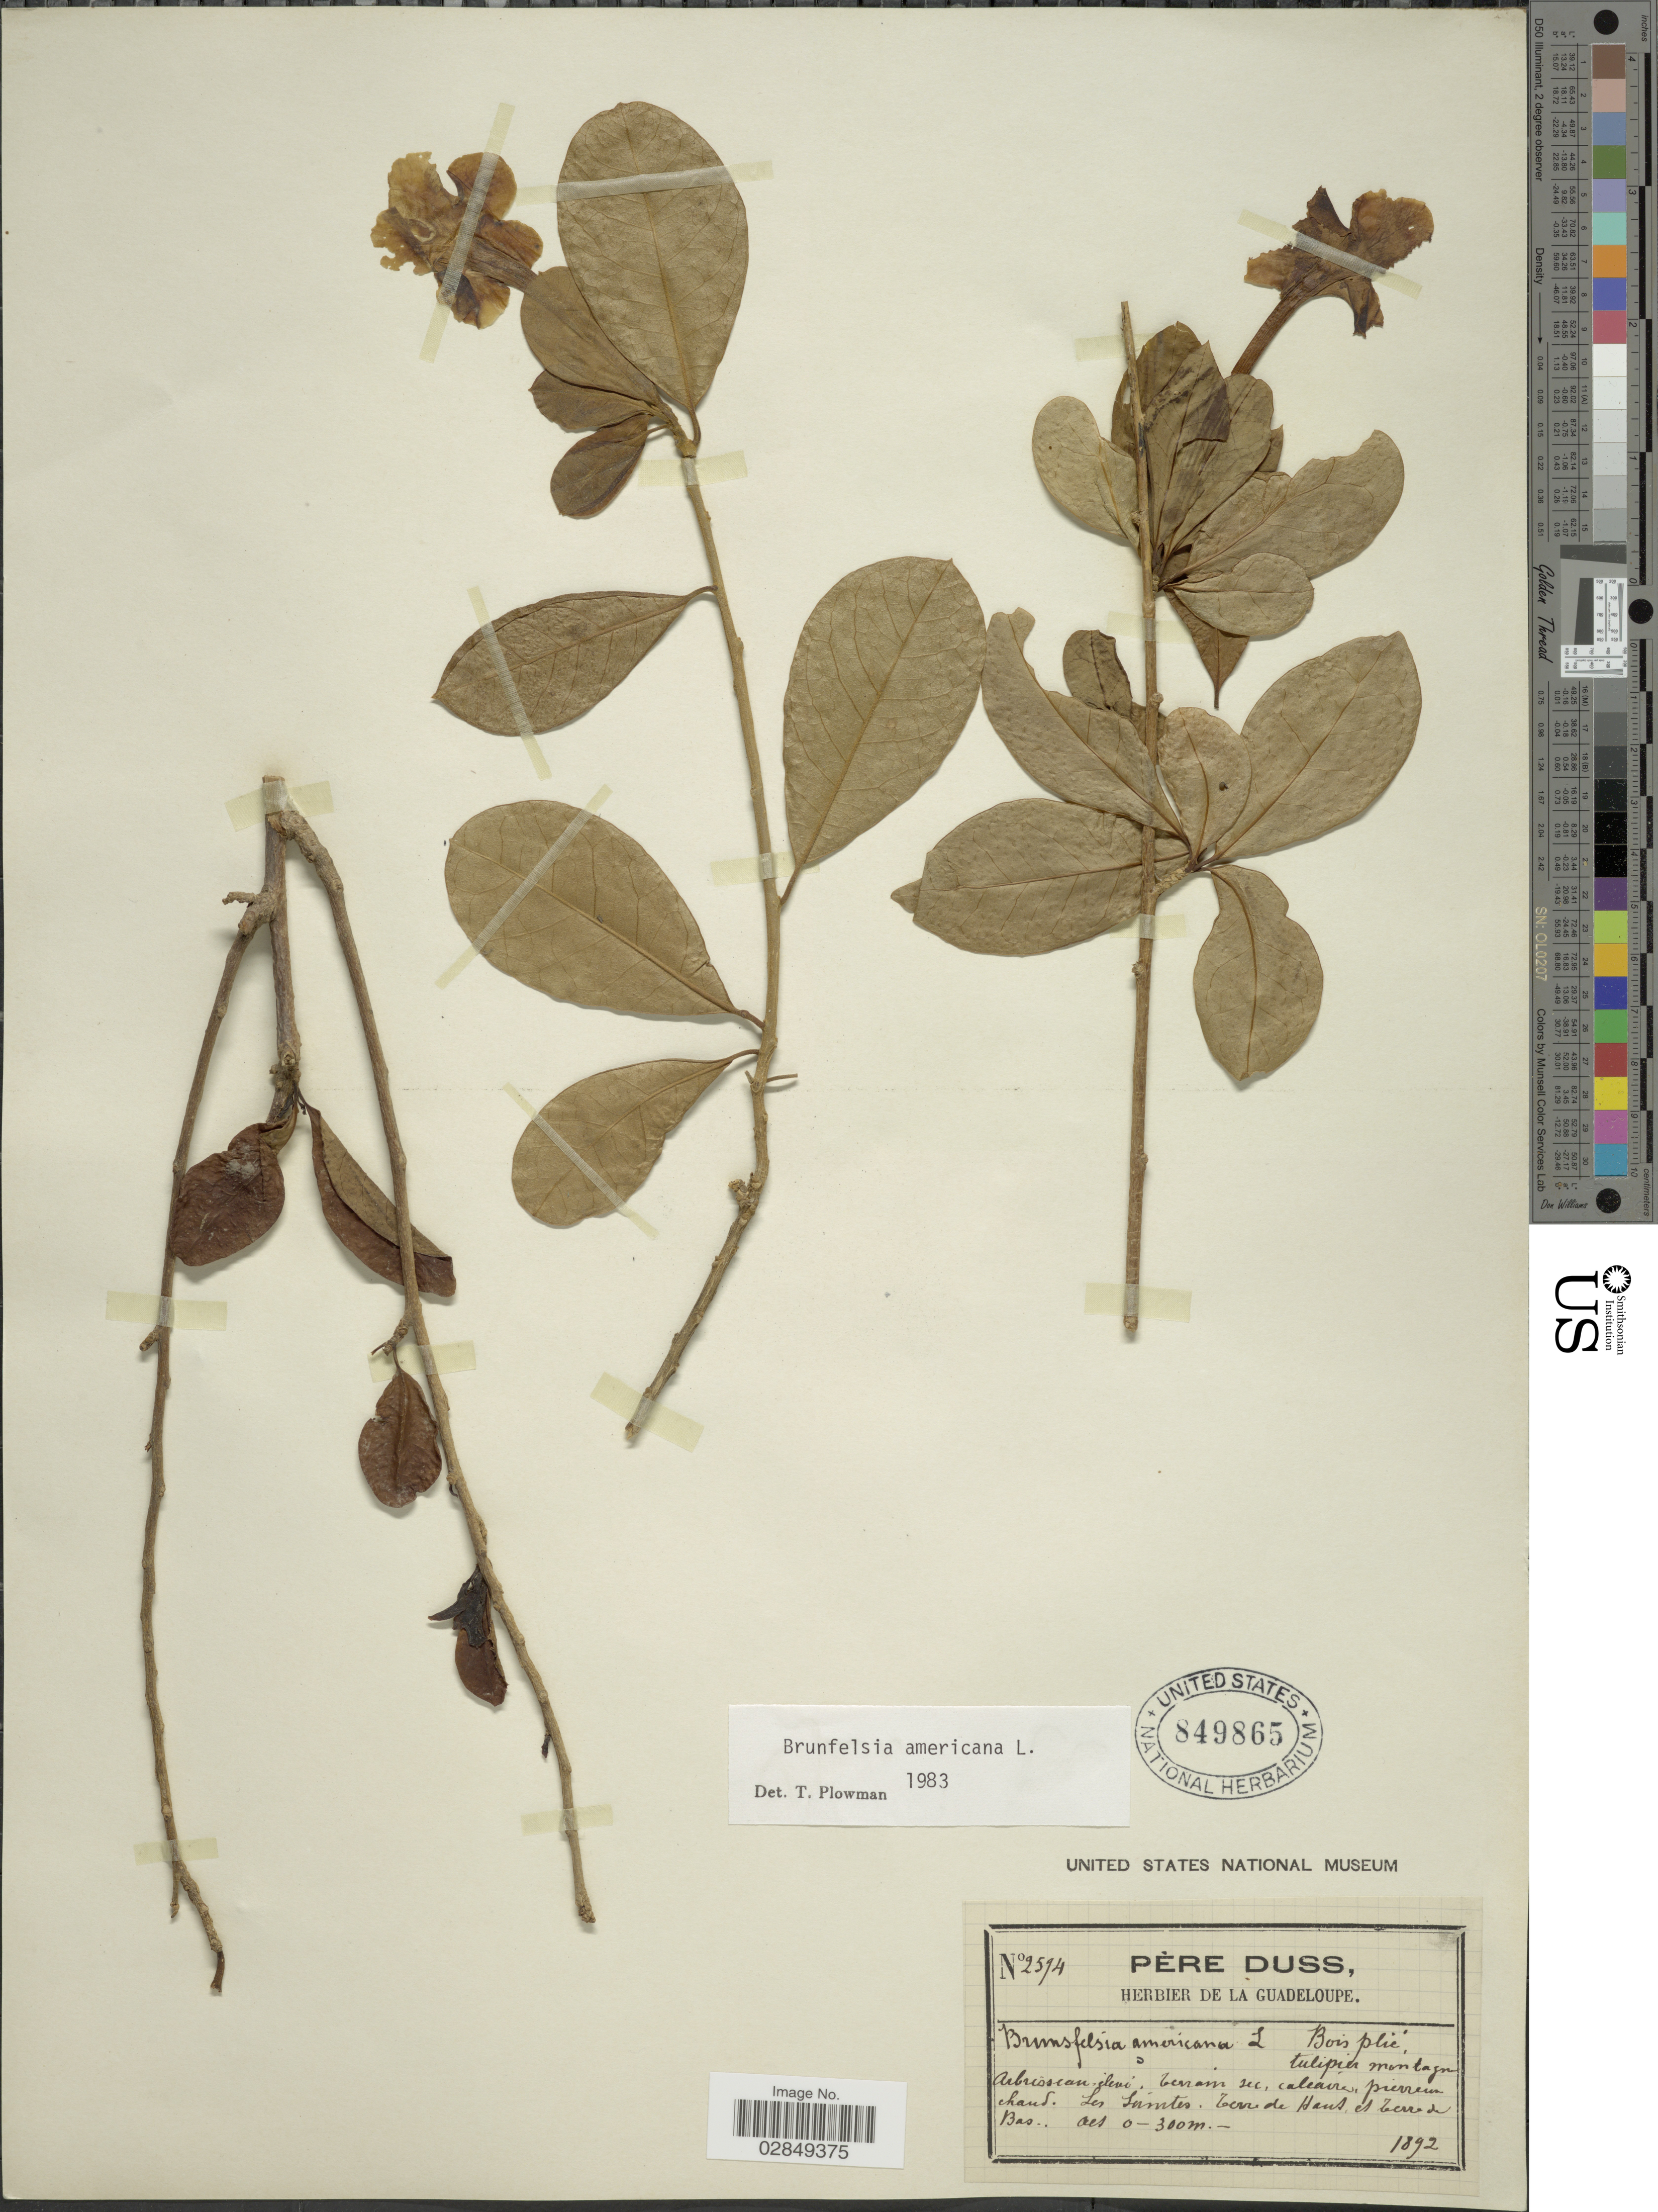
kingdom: Plantae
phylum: Tracheophyta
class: Magnoliopsida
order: Solanales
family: Solanaceae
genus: Brunfelsia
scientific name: Brunfelsia americana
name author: L.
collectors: Père Duss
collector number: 2594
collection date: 1892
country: Guadeloupe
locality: Les Santes, Terre, de Hens et Terre de Bas.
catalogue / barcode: US 849865